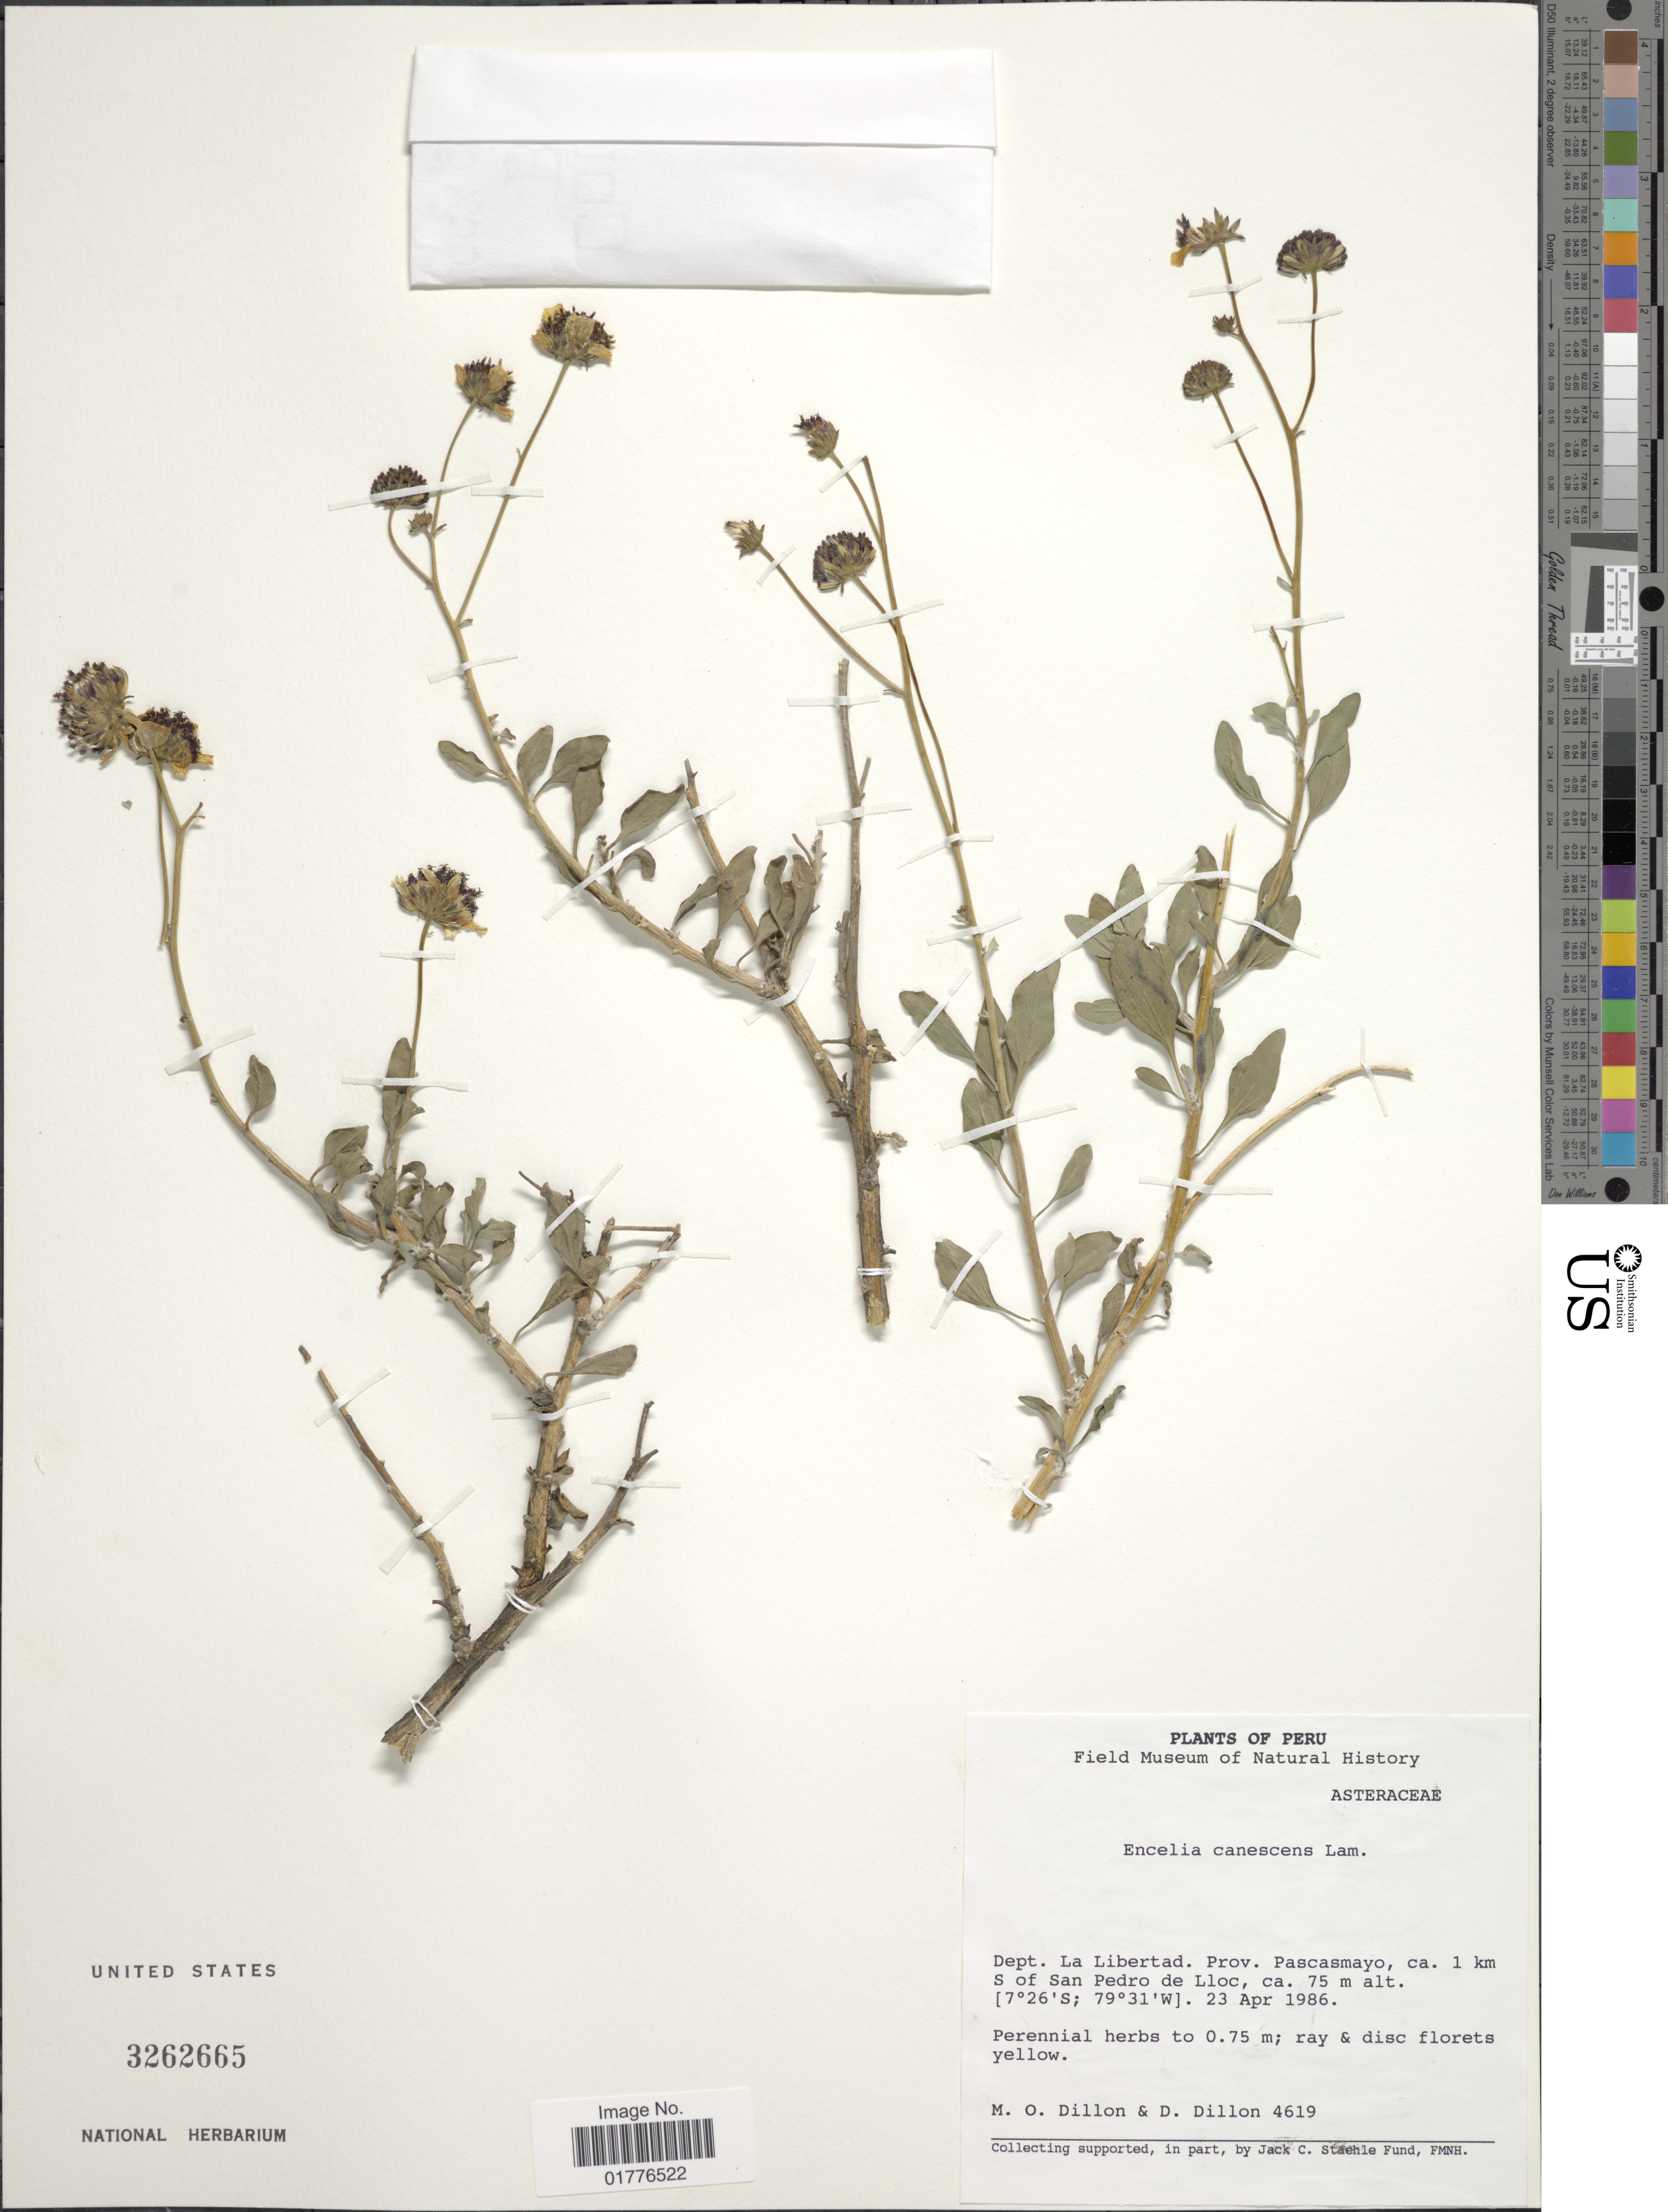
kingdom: Plantae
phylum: Tracheophyta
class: Magnoliopsida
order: Asterales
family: Asteraceae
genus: Encelia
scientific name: Encelia canescens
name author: Lam.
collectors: M. O. Dillon & D. Dillon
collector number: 4619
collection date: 1986-04-23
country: Peru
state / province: La Libertad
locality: Prov. Pascasmayo, ca. 1 km S of San Pedro de Lloc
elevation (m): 75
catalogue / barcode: US 3262665